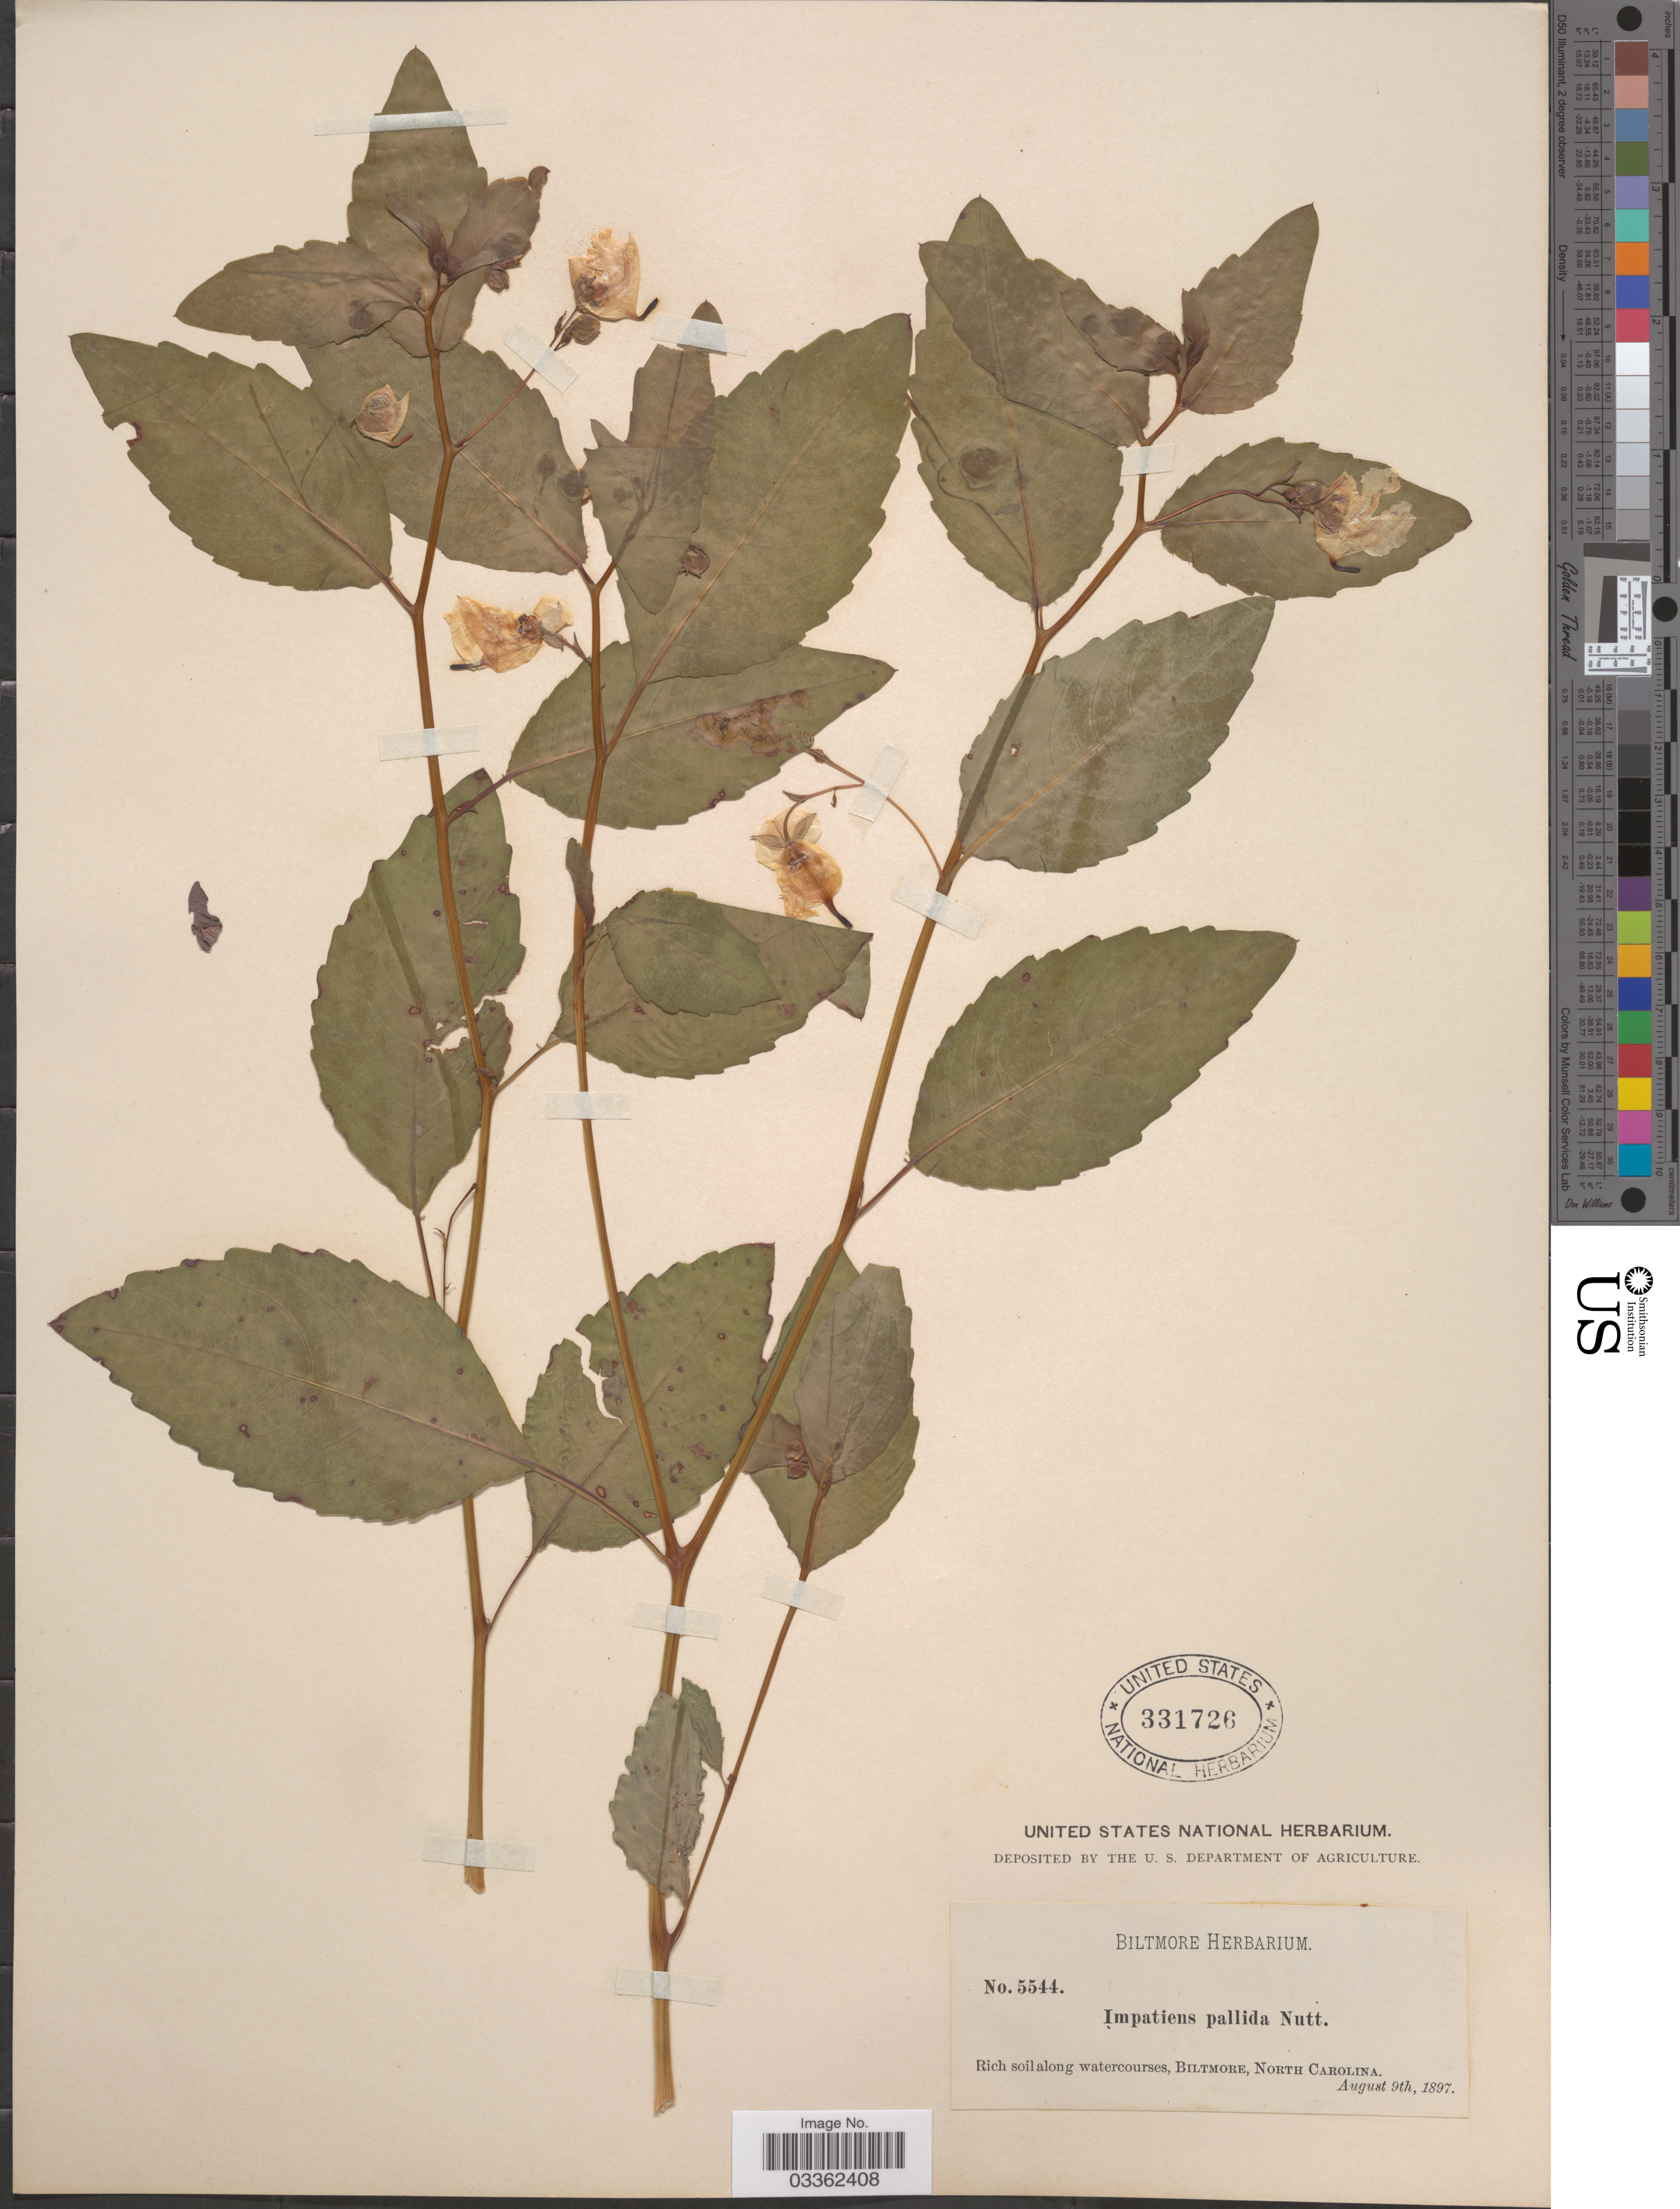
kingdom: Plantae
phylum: Tracheophyta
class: Magnoliopsida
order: Ericales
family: Balsaminaceae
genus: Impatiens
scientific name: Impatiens pallida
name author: Nutt.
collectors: ex herb. Biltmore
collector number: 5544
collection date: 1897-08-09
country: United States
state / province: North Carolina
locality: Biltmore.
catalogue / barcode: US 331726